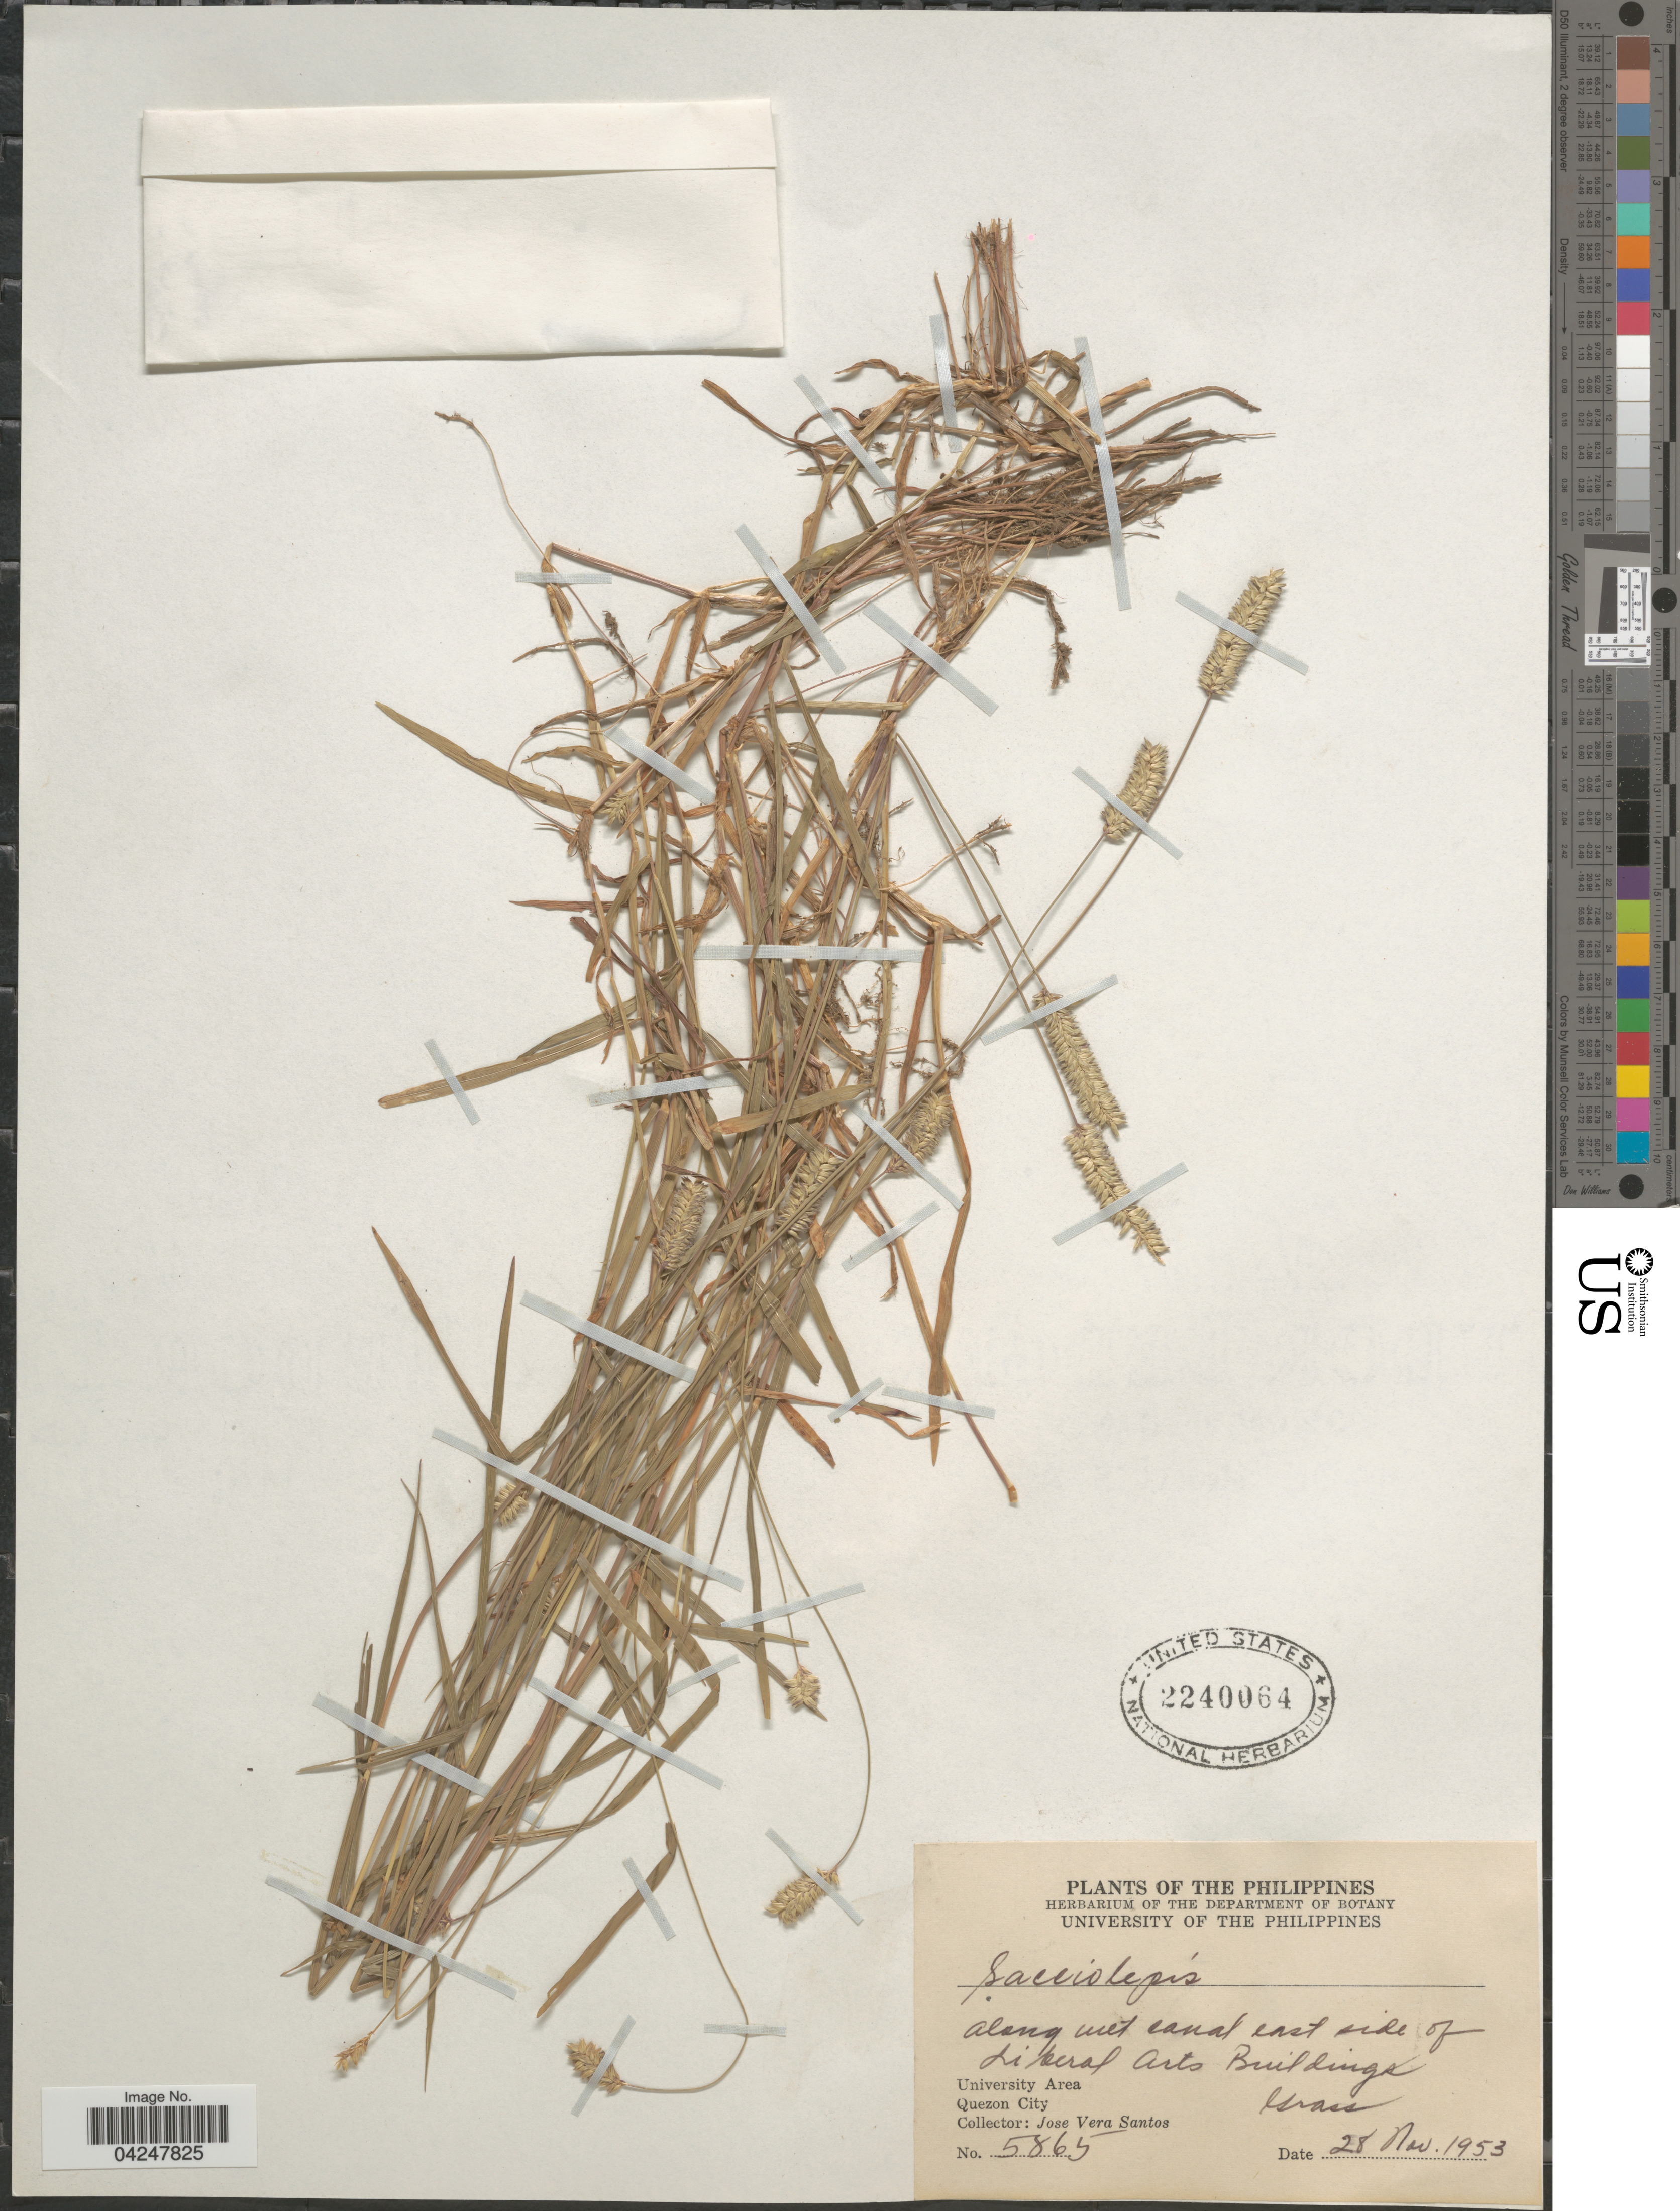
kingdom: Plantae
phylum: Tracheophyta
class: Liliopsida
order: Poales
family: Poaceae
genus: Sacciolepis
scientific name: Sacciolepis sp.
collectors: J. Santos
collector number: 5865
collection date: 1953-11-28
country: Philippines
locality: Along wet canal east side of Liberal Arts Buildings. University Area. Quezon City.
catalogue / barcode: US 2240064